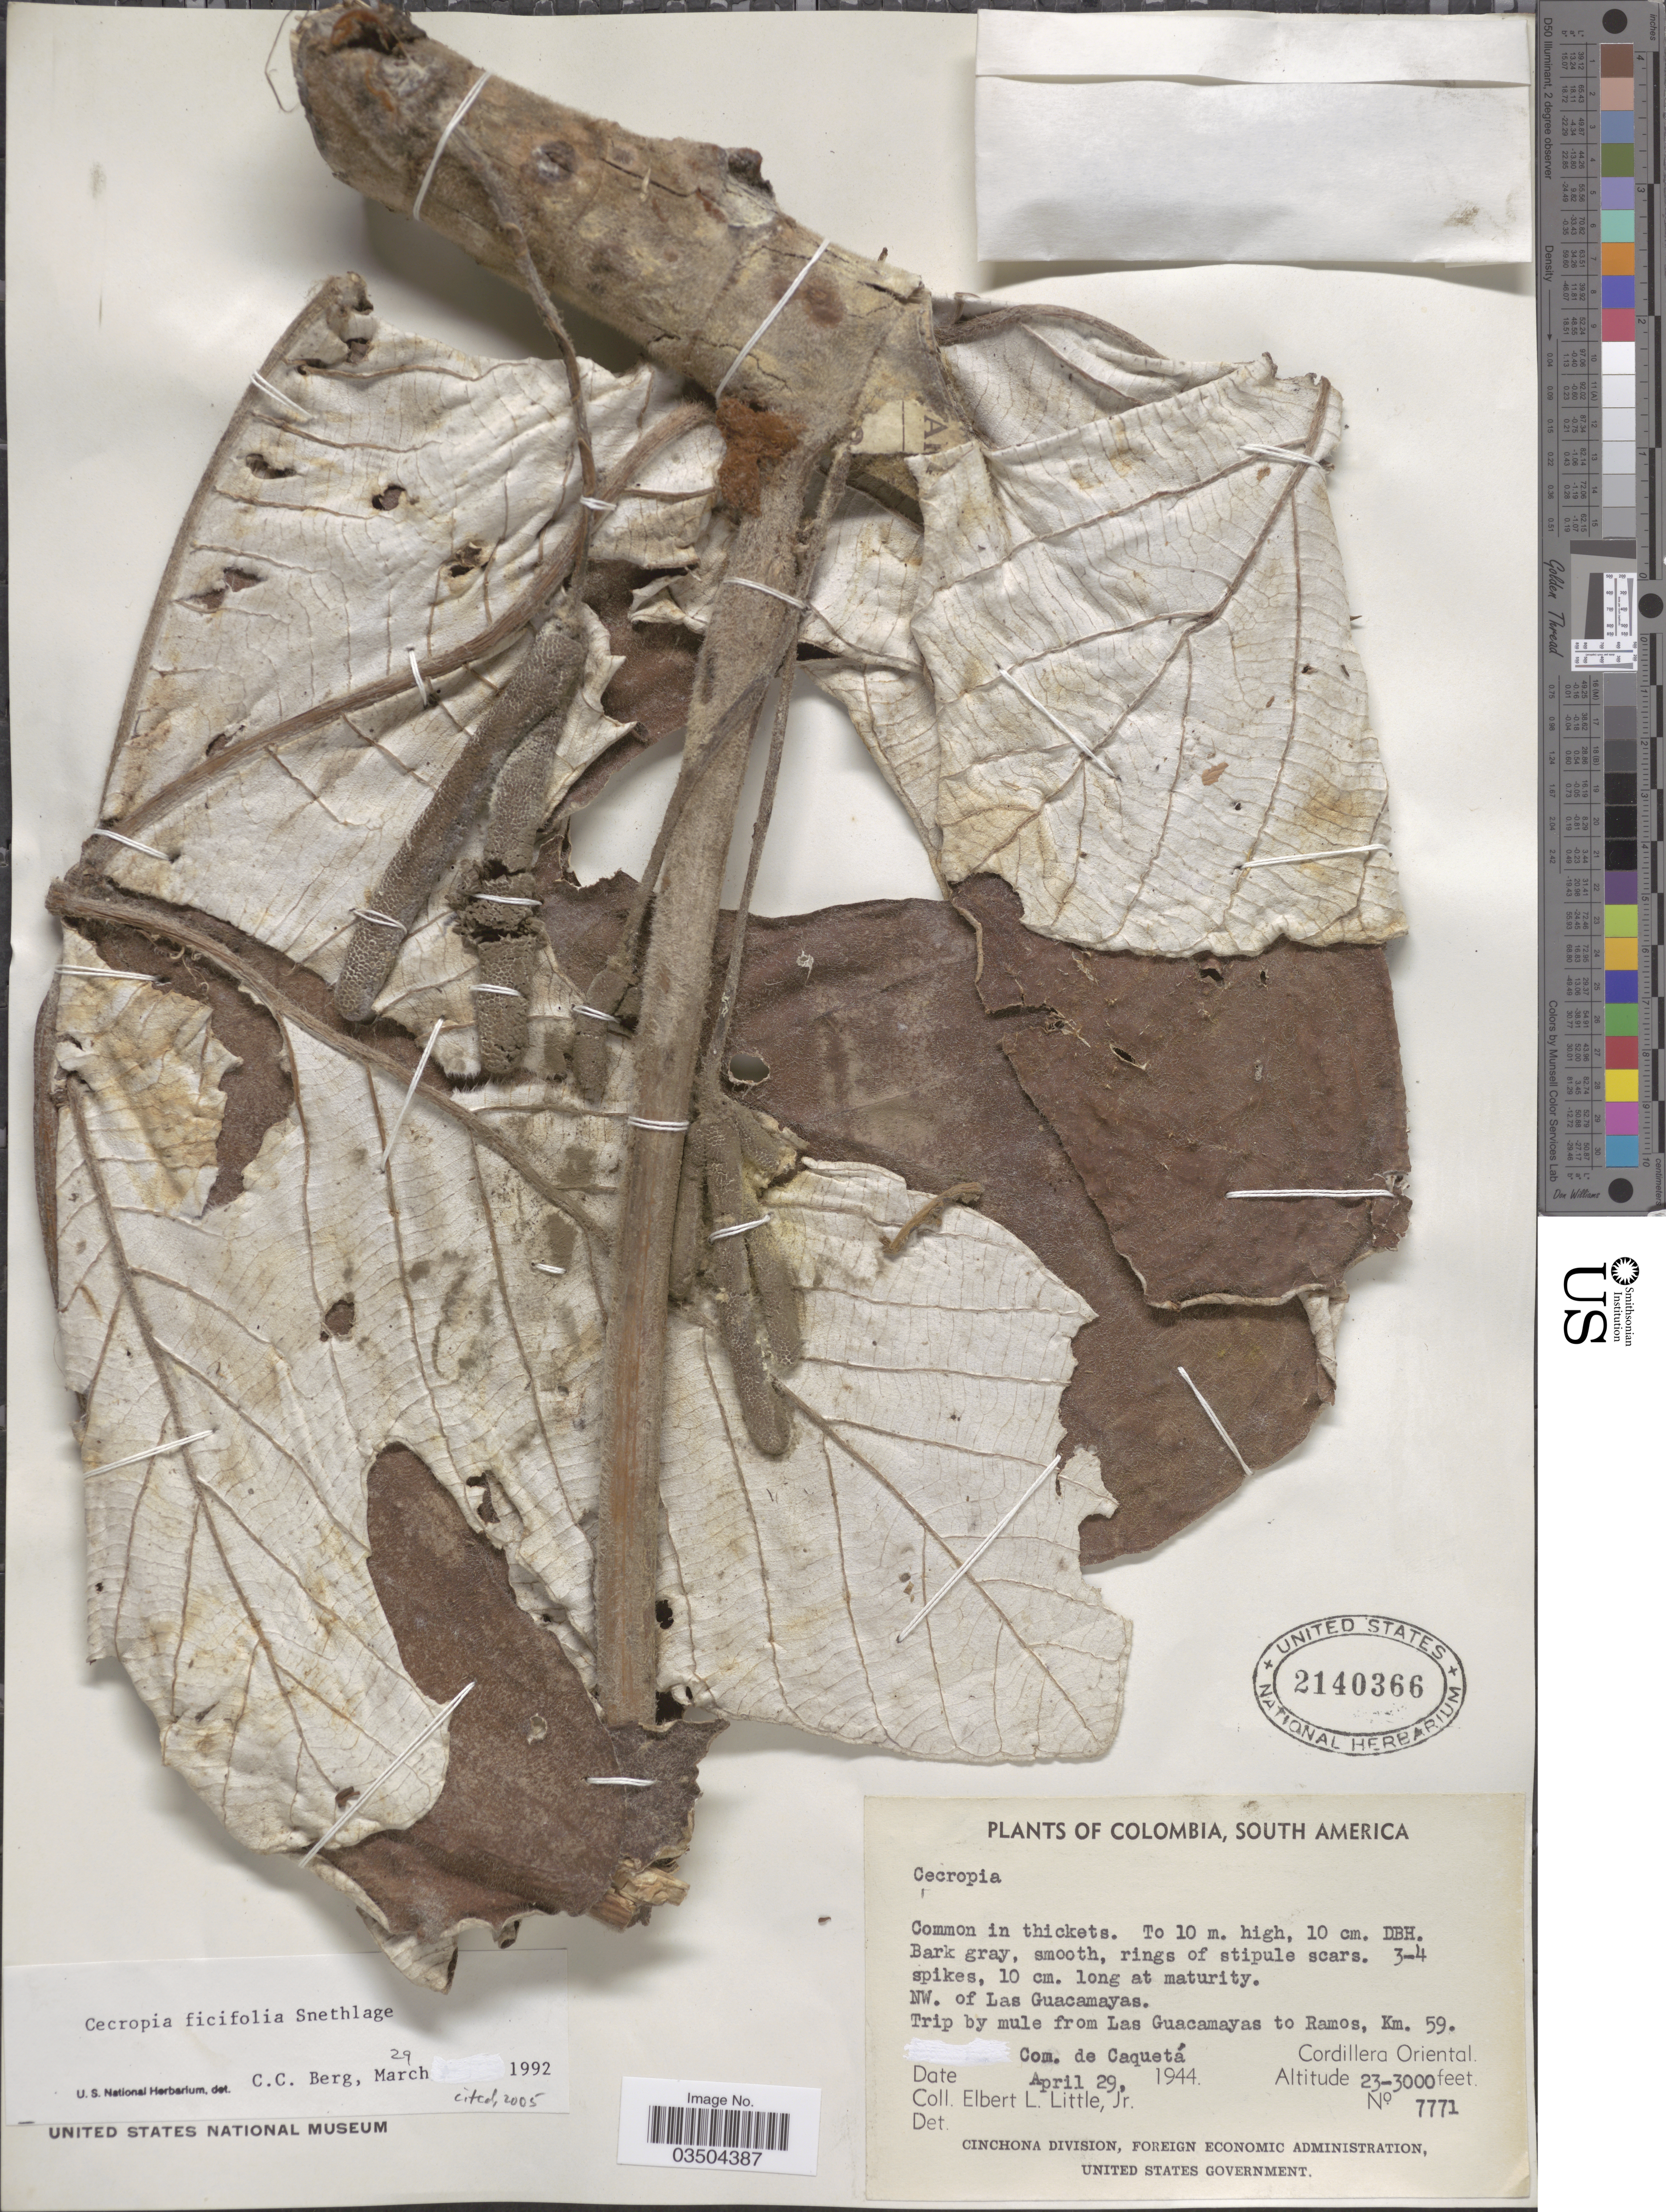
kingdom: Plantae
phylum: Tracheophyta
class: Magnoliopsida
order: Rosales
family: Urticaceae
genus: Cecropia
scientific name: Cecropia ficifolia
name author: Snethlage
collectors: E. L. Little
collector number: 7771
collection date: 1944-04-29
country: Colombia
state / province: Caquetá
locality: NW. of Las Guacamayas. Trip by mule from Las Guacamayas to Ramos, Km. 59. Com. de Caquetá. Cordillera Oriental.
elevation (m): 701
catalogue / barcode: US 2140366